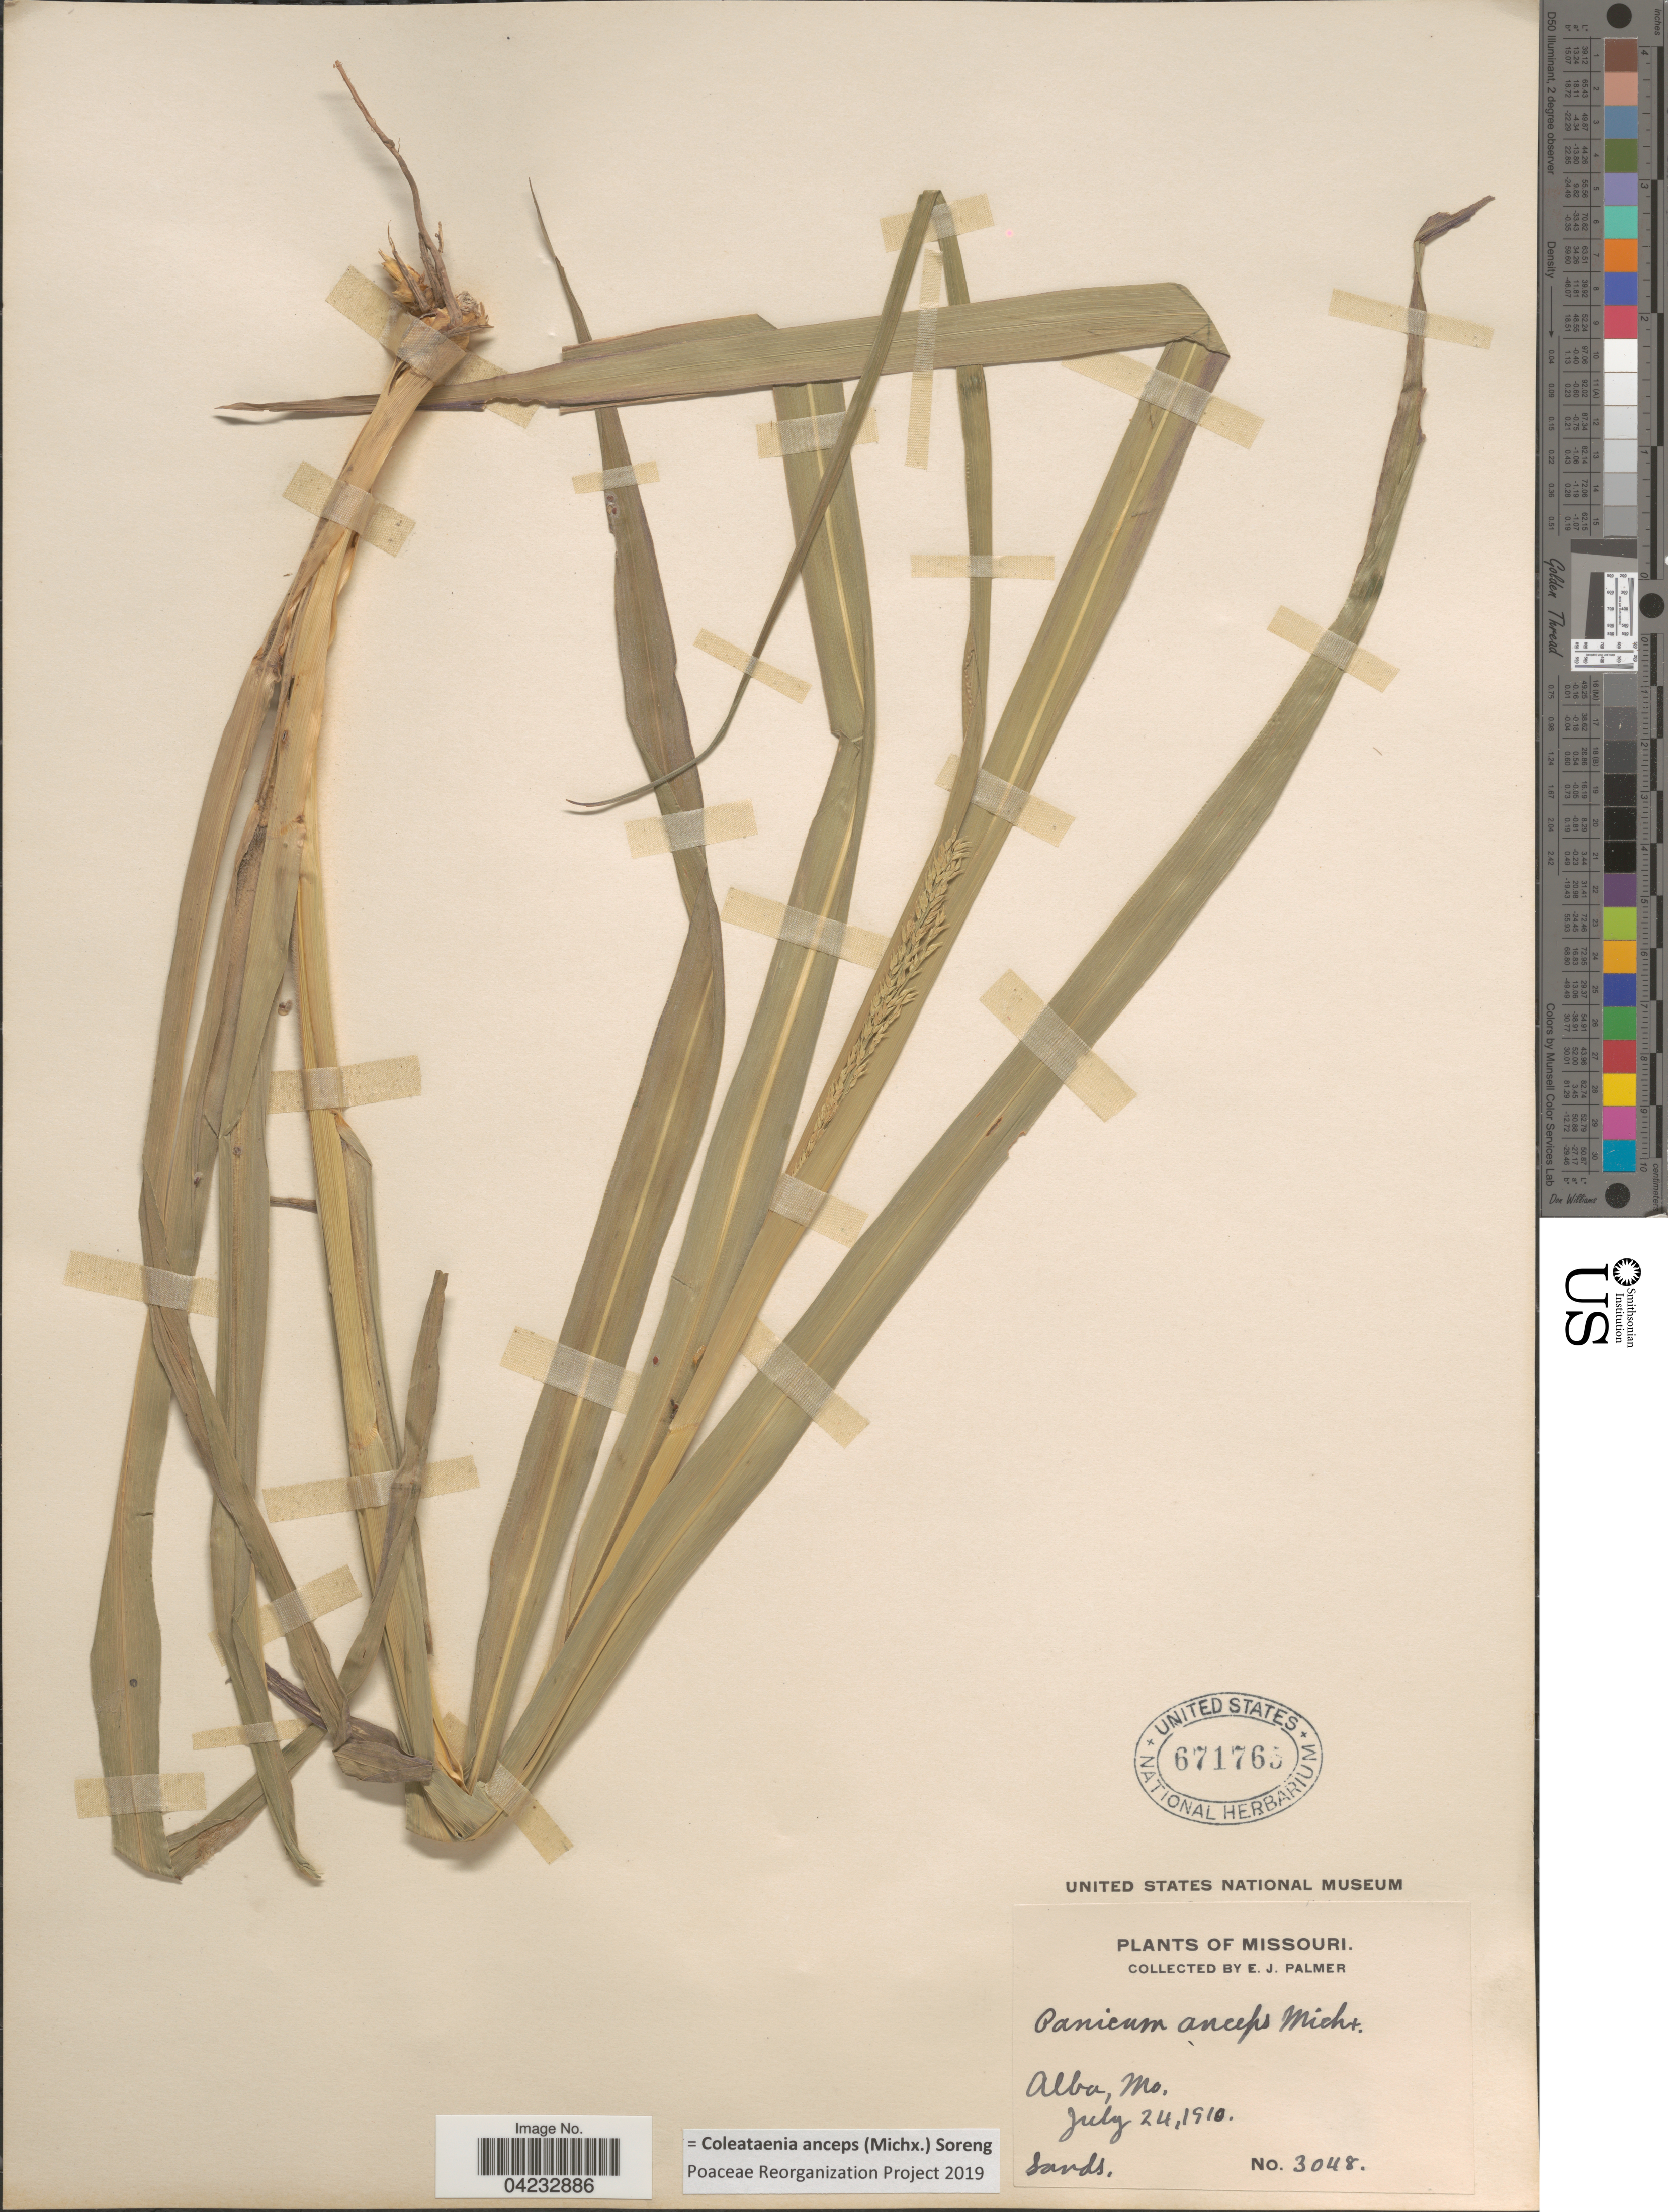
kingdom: Plantae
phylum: Tracheophyta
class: Liliopsida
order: Poales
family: Poaceae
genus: Coleataenia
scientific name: Coleataenia anceps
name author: (Michx.) Soreng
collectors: E. J. Palmer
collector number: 3048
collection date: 1910-07-24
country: United States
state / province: Missouri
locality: Alba.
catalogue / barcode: US 671765